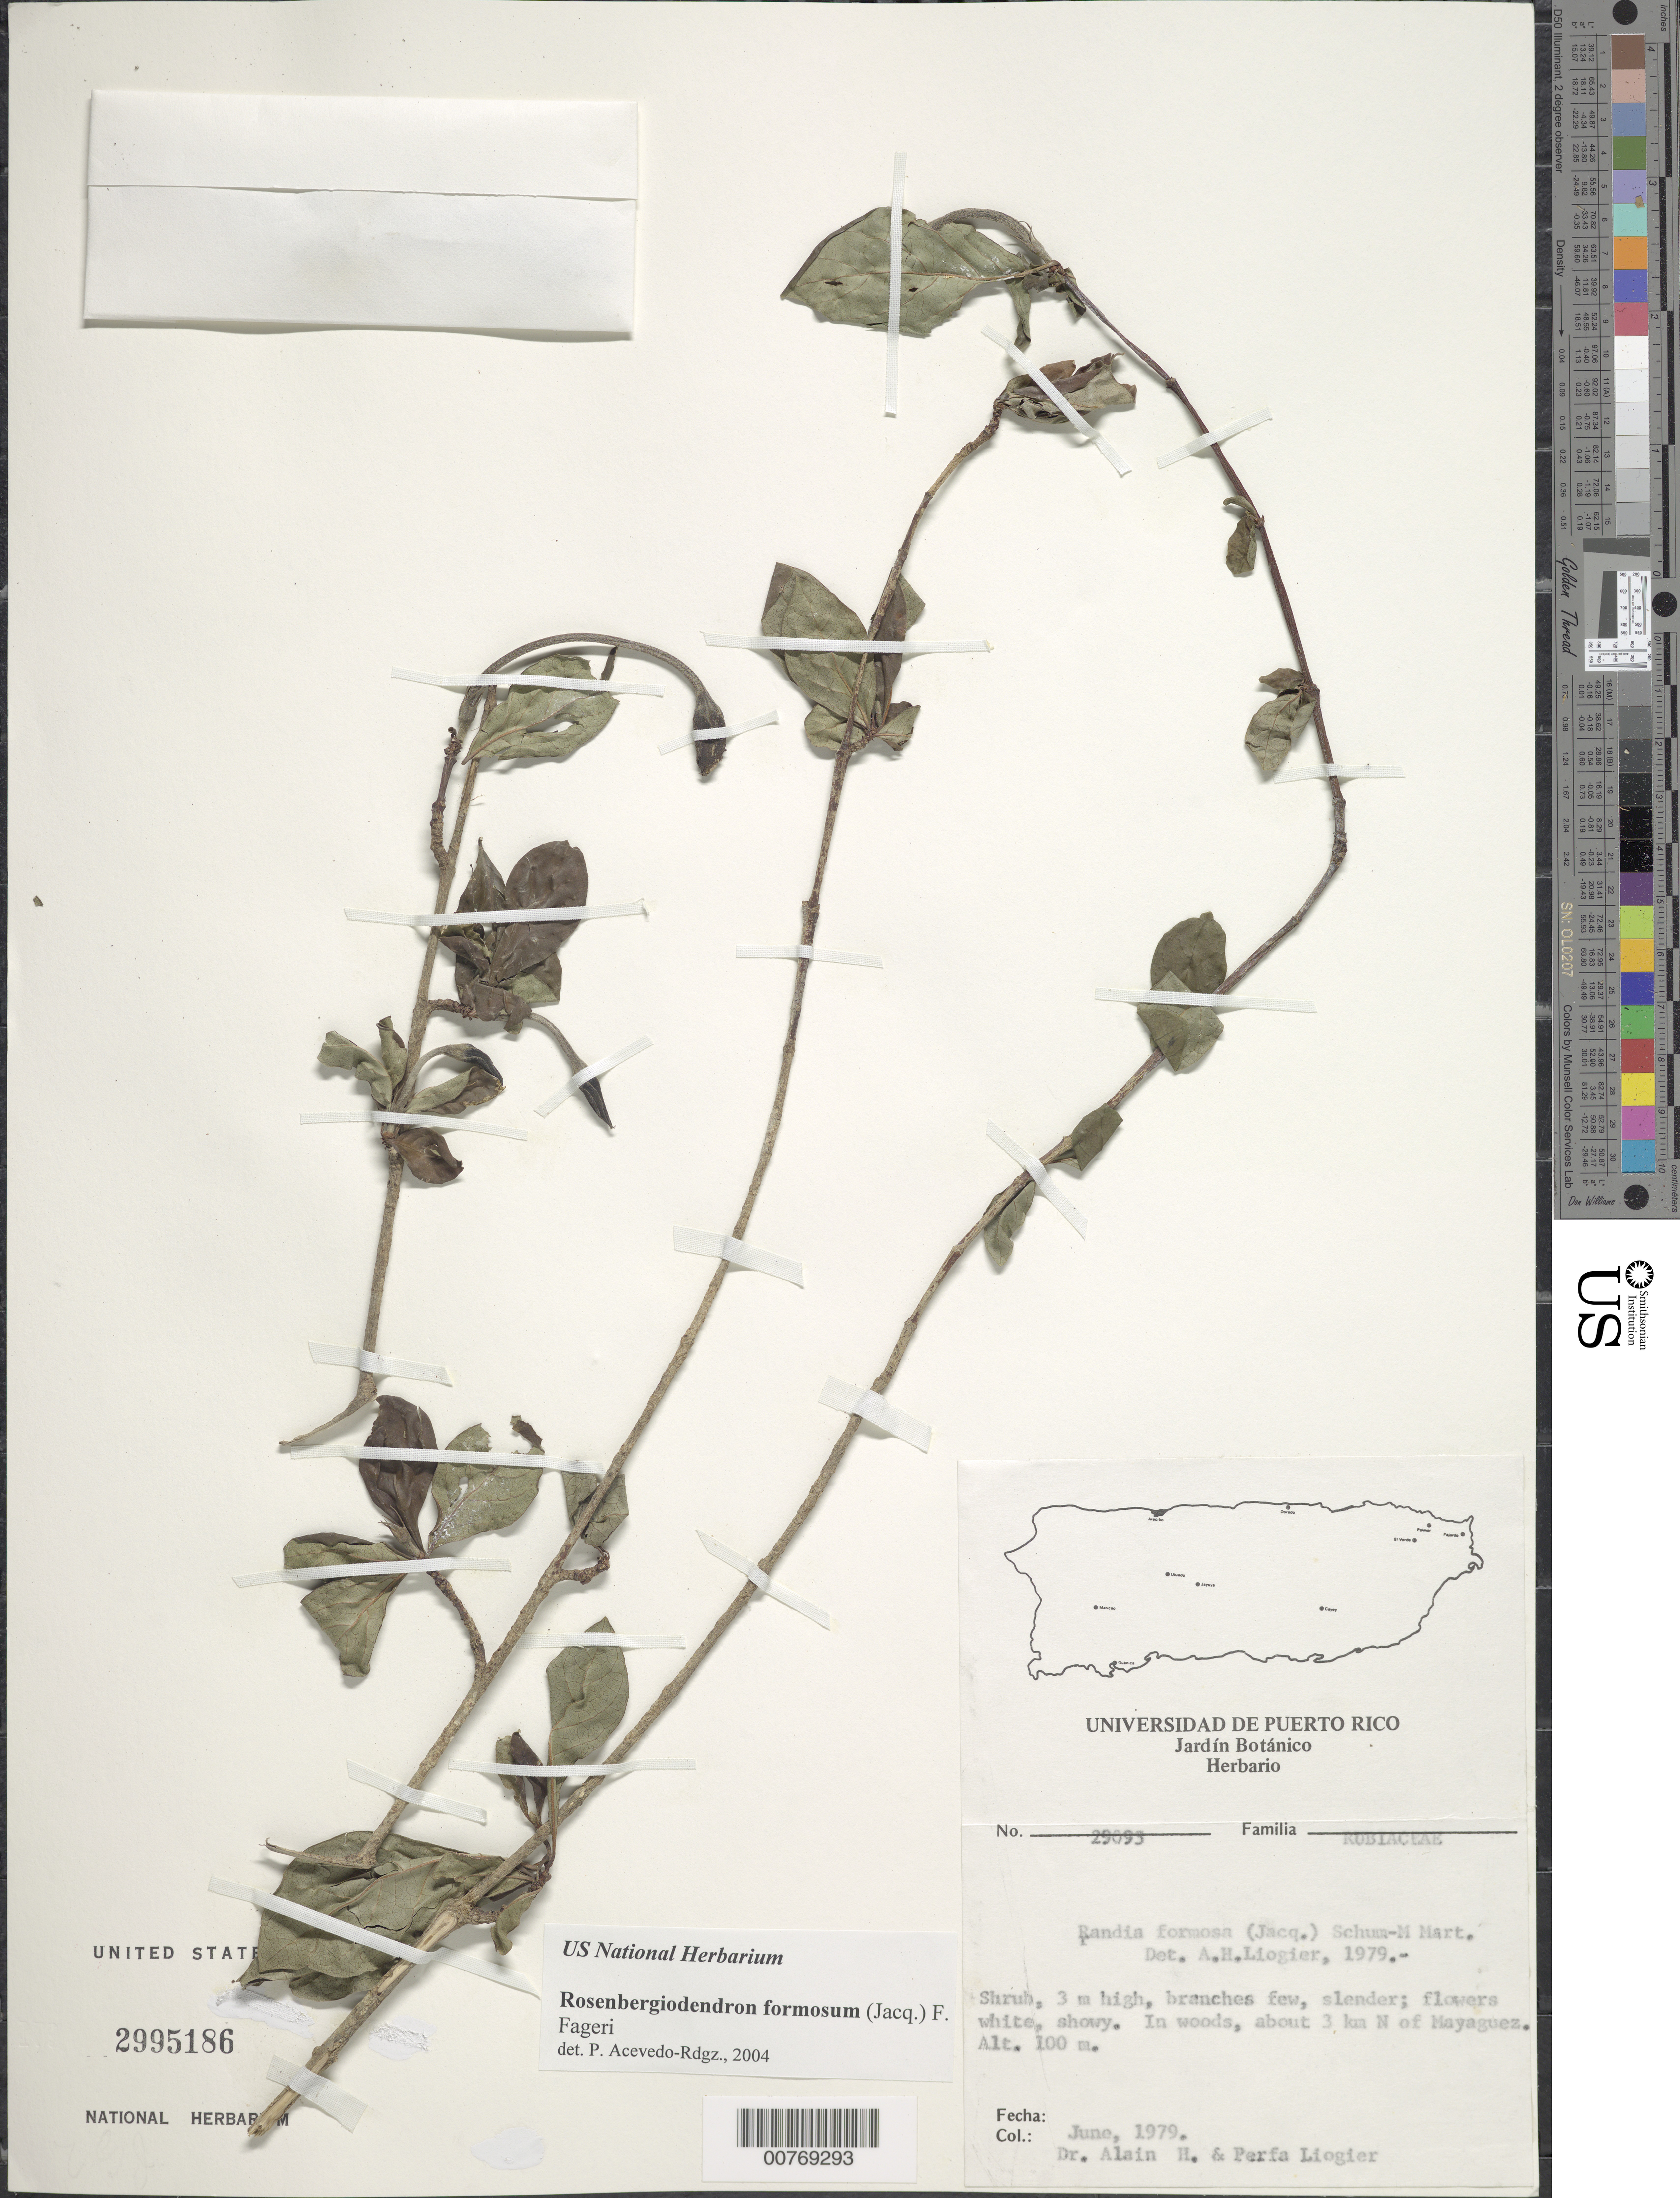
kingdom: Plantae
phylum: Tracheophyta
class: Magnoliopsida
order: Gentianales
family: Rubiaceae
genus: Rosenbergiodendron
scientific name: Rosenbergiodendron formosum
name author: (Jacq.) Fagerl.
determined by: Acevedo-Rodríguez, P., (BOT), Smithsonian Institution - National Museum of Natural History (UNITED STATES)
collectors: A. H. Liogier & M. P. Liogier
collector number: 29095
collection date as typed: Jun 1979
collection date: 1979-06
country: Puerto Rico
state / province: Mayagüez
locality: About 3 km N of Mayaguez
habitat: In woods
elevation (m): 100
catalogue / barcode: US 2995186